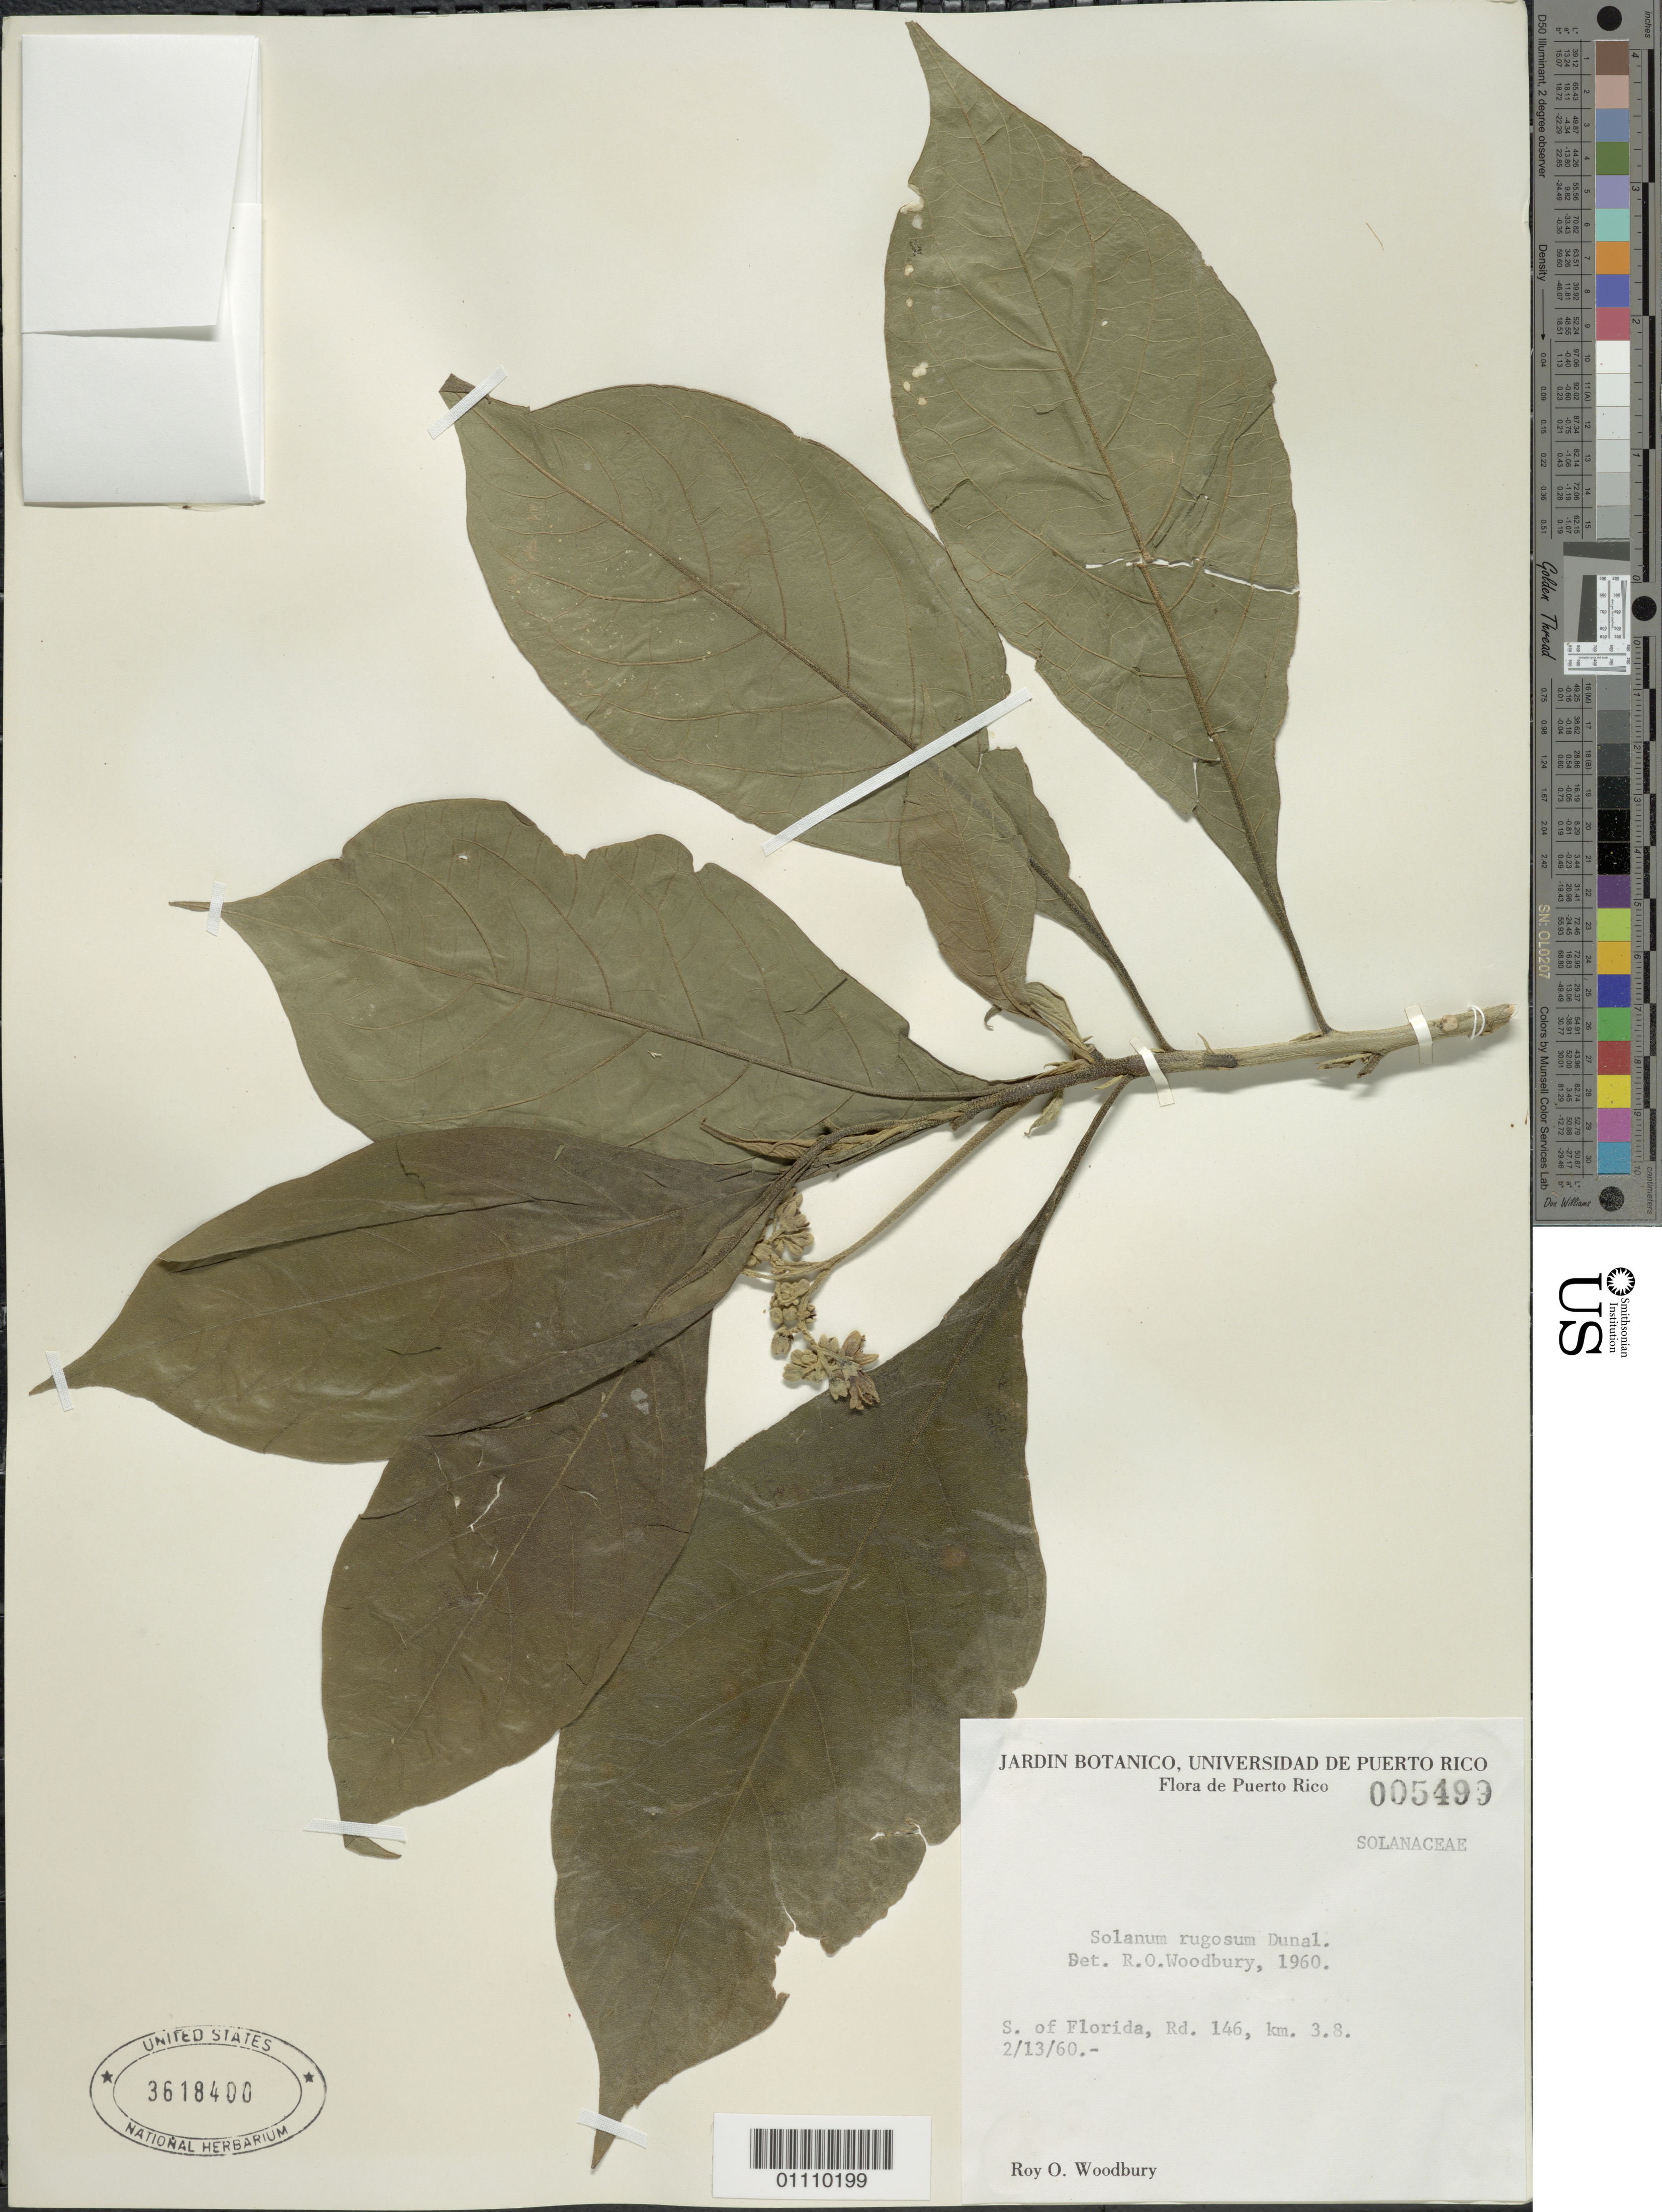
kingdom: Plantae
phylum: Tracheophyta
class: Magnoliopsida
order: Solanales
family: Solanaceae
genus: Solanum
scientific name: Solanum rugosum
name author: Dunal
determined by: Woodbury, R. O.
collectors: R. O. Woodbury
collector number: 5499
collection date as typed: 13 Feb 1960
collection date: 1960-02-13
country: Puerto Rico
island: Puerto Rico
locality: Florida, S of; Road 146, km 3.8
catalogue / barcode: US 3618400